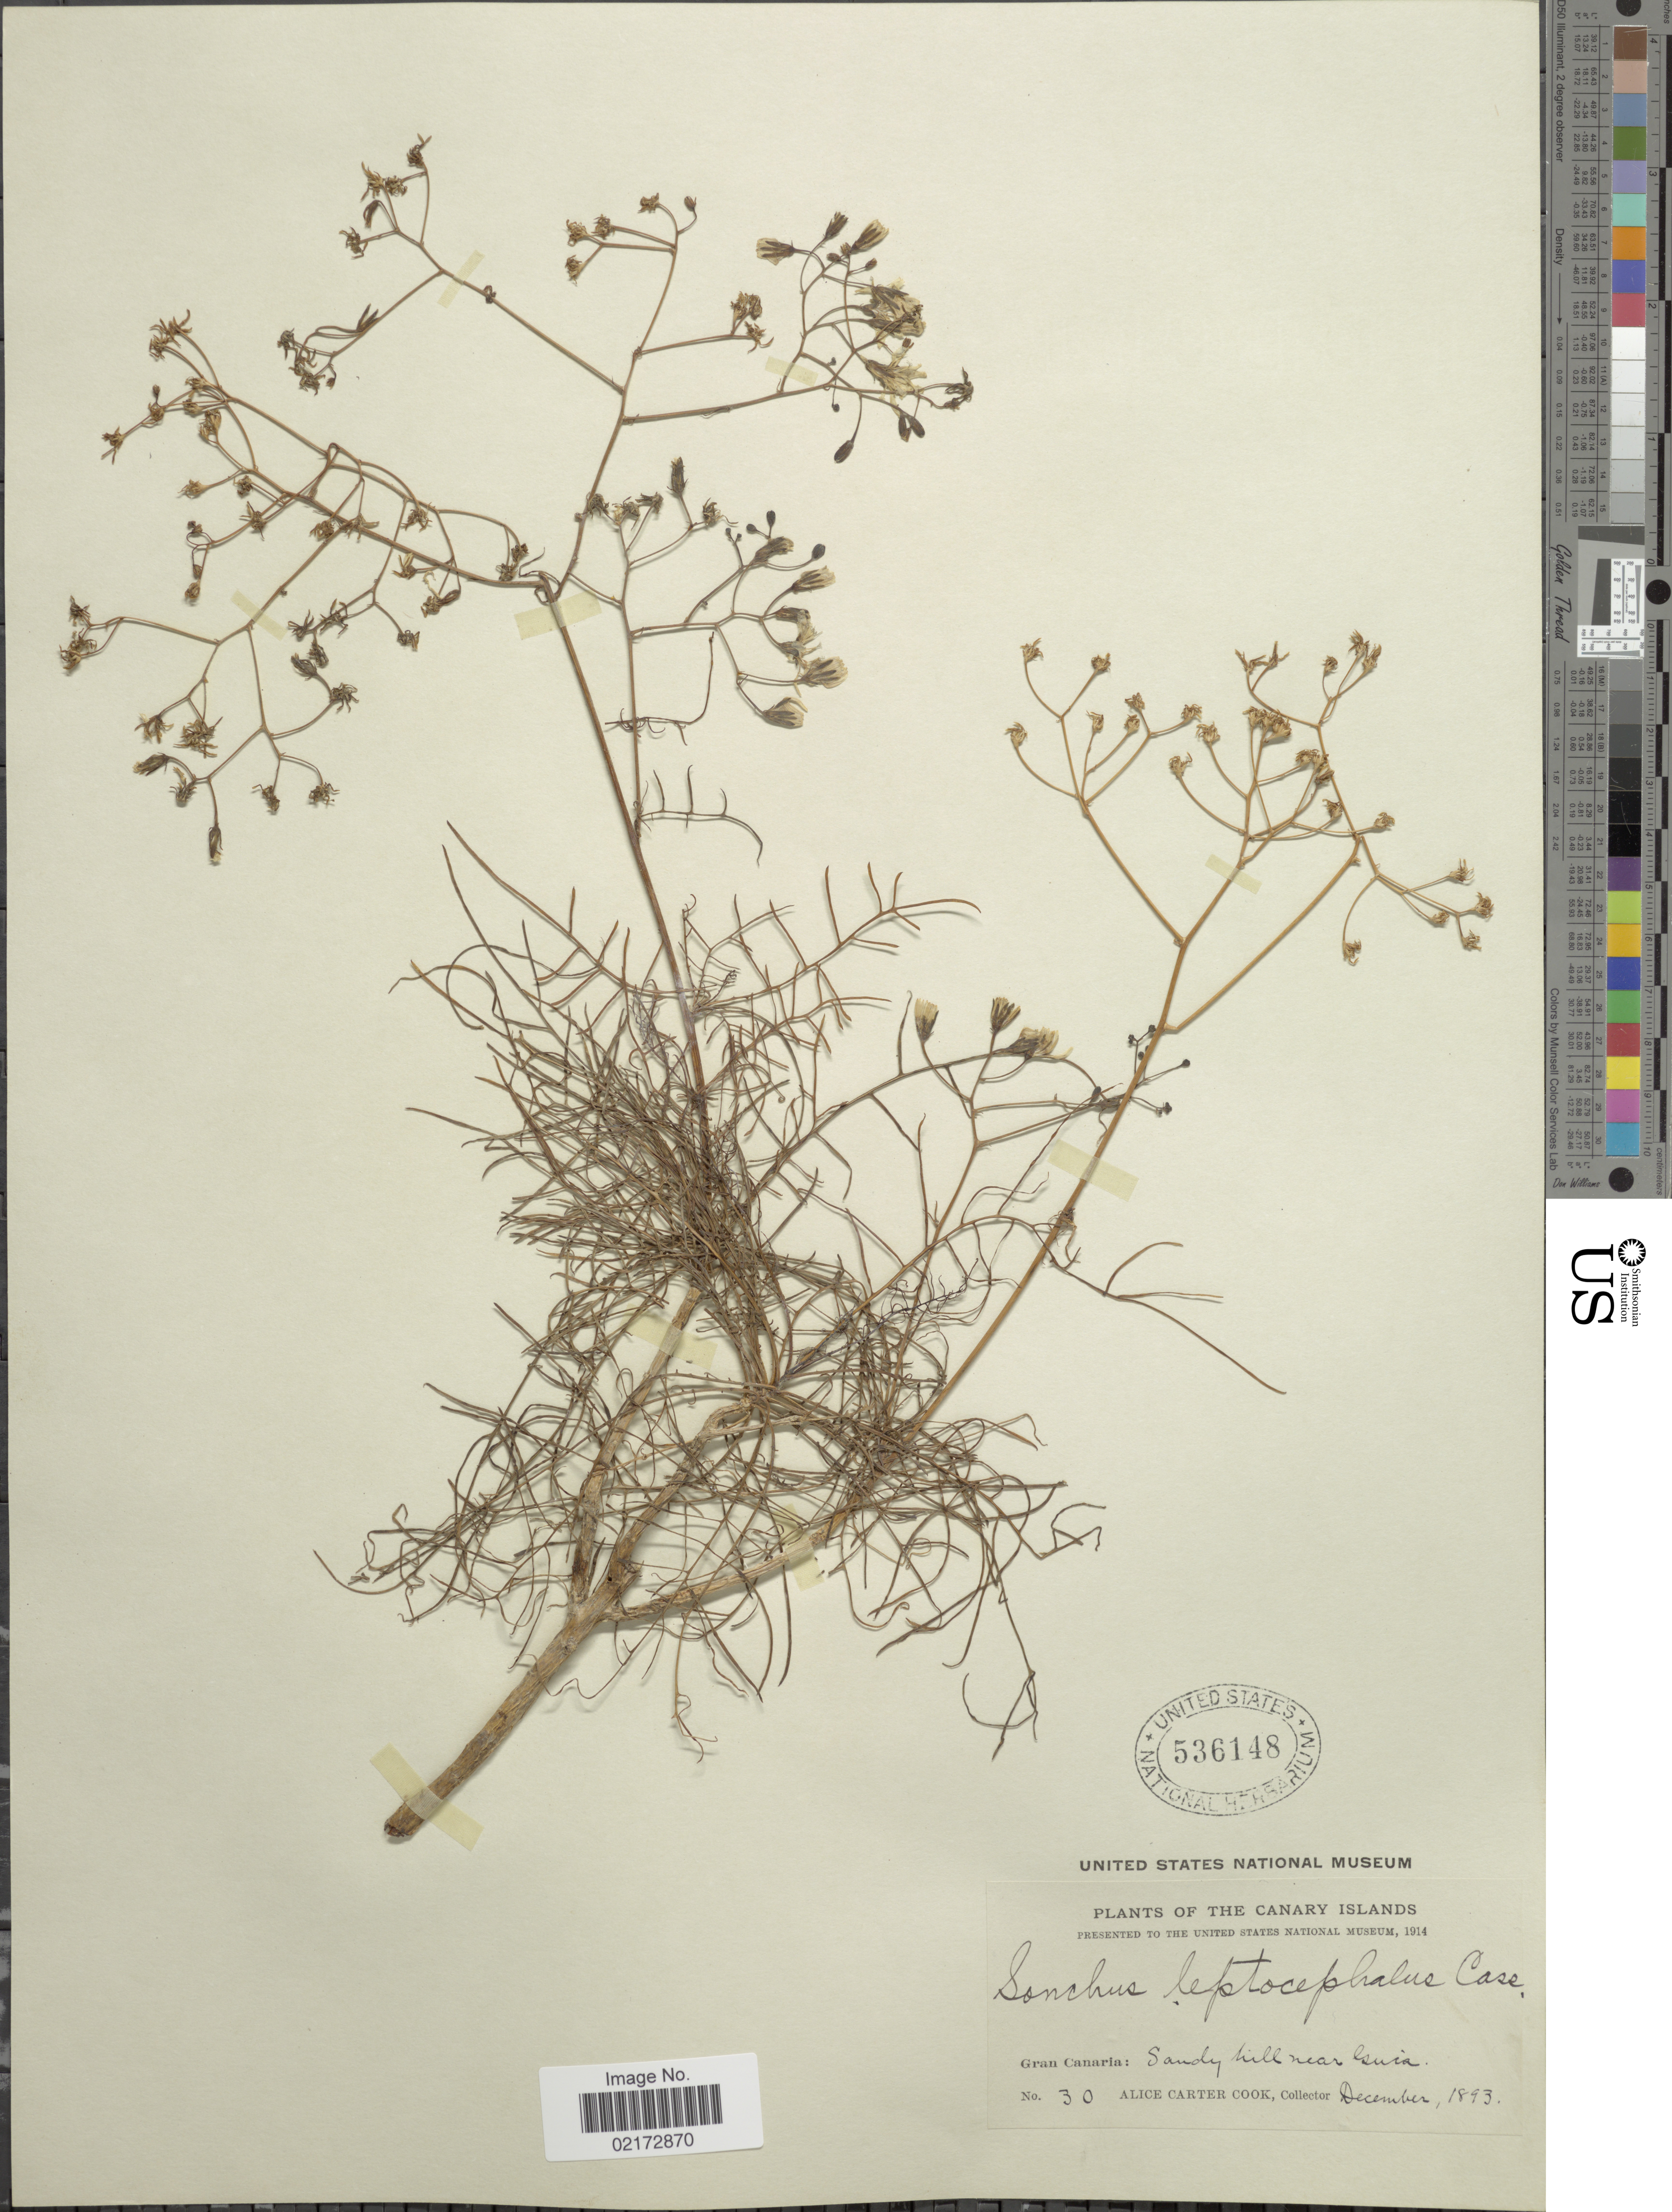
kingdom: Plantae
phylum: Tracheophyta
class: Magnoliopsida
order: Asterales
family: Asteraceae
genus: Sonchus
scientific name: Sonchus leptocephalus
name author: Cass.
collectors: Alice C. Cook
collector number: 30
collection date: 1893-12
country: Spain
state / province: Canarias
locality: The Canary Islands, Gran Canaria, near Guia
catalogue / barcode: US 536148